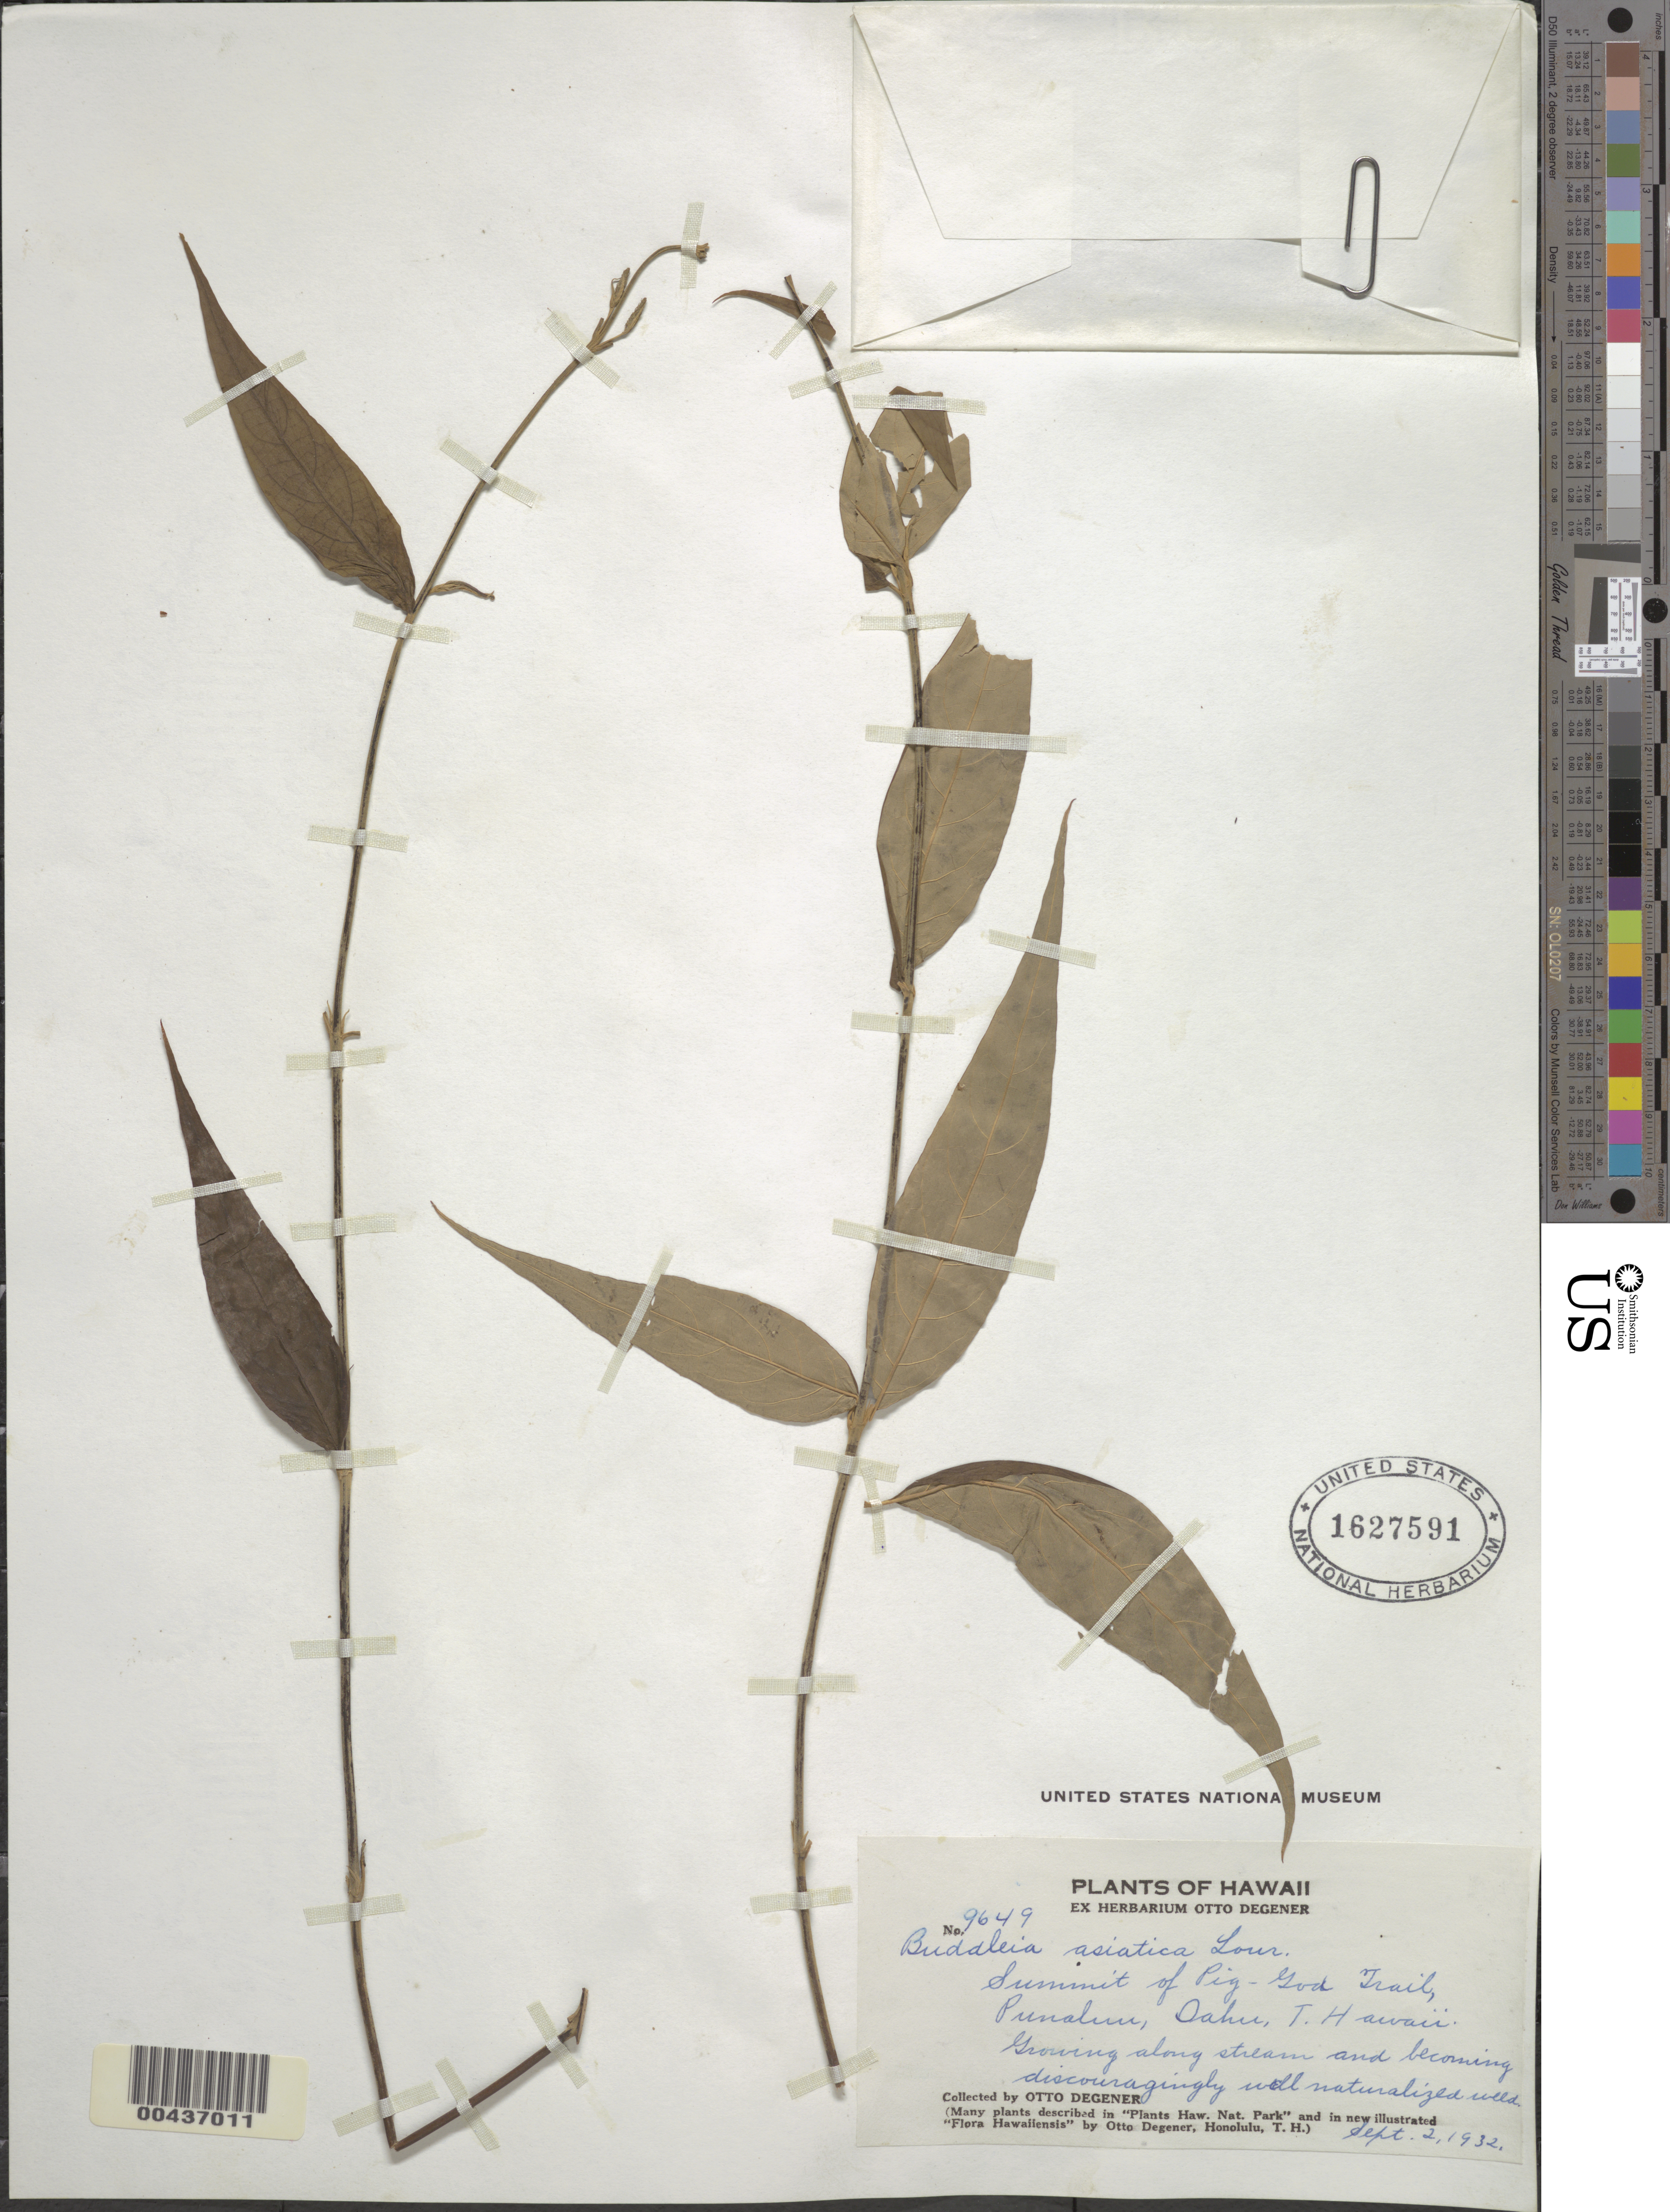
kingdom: Plantae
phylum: Tracheophyta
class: Magnoliopsida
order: Lamiales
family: Scrophulariaceae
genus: Buddleja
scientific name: Buddleja asiatica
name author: Lour.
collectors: O. Degener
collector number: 9649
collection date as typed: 2 Sep 1932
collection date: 1932-09-02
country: United States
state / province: Hawaii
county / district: Honolulu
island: Oahu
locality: Summit of Pig-God Trail, Punaluu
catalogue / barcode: US 1627591